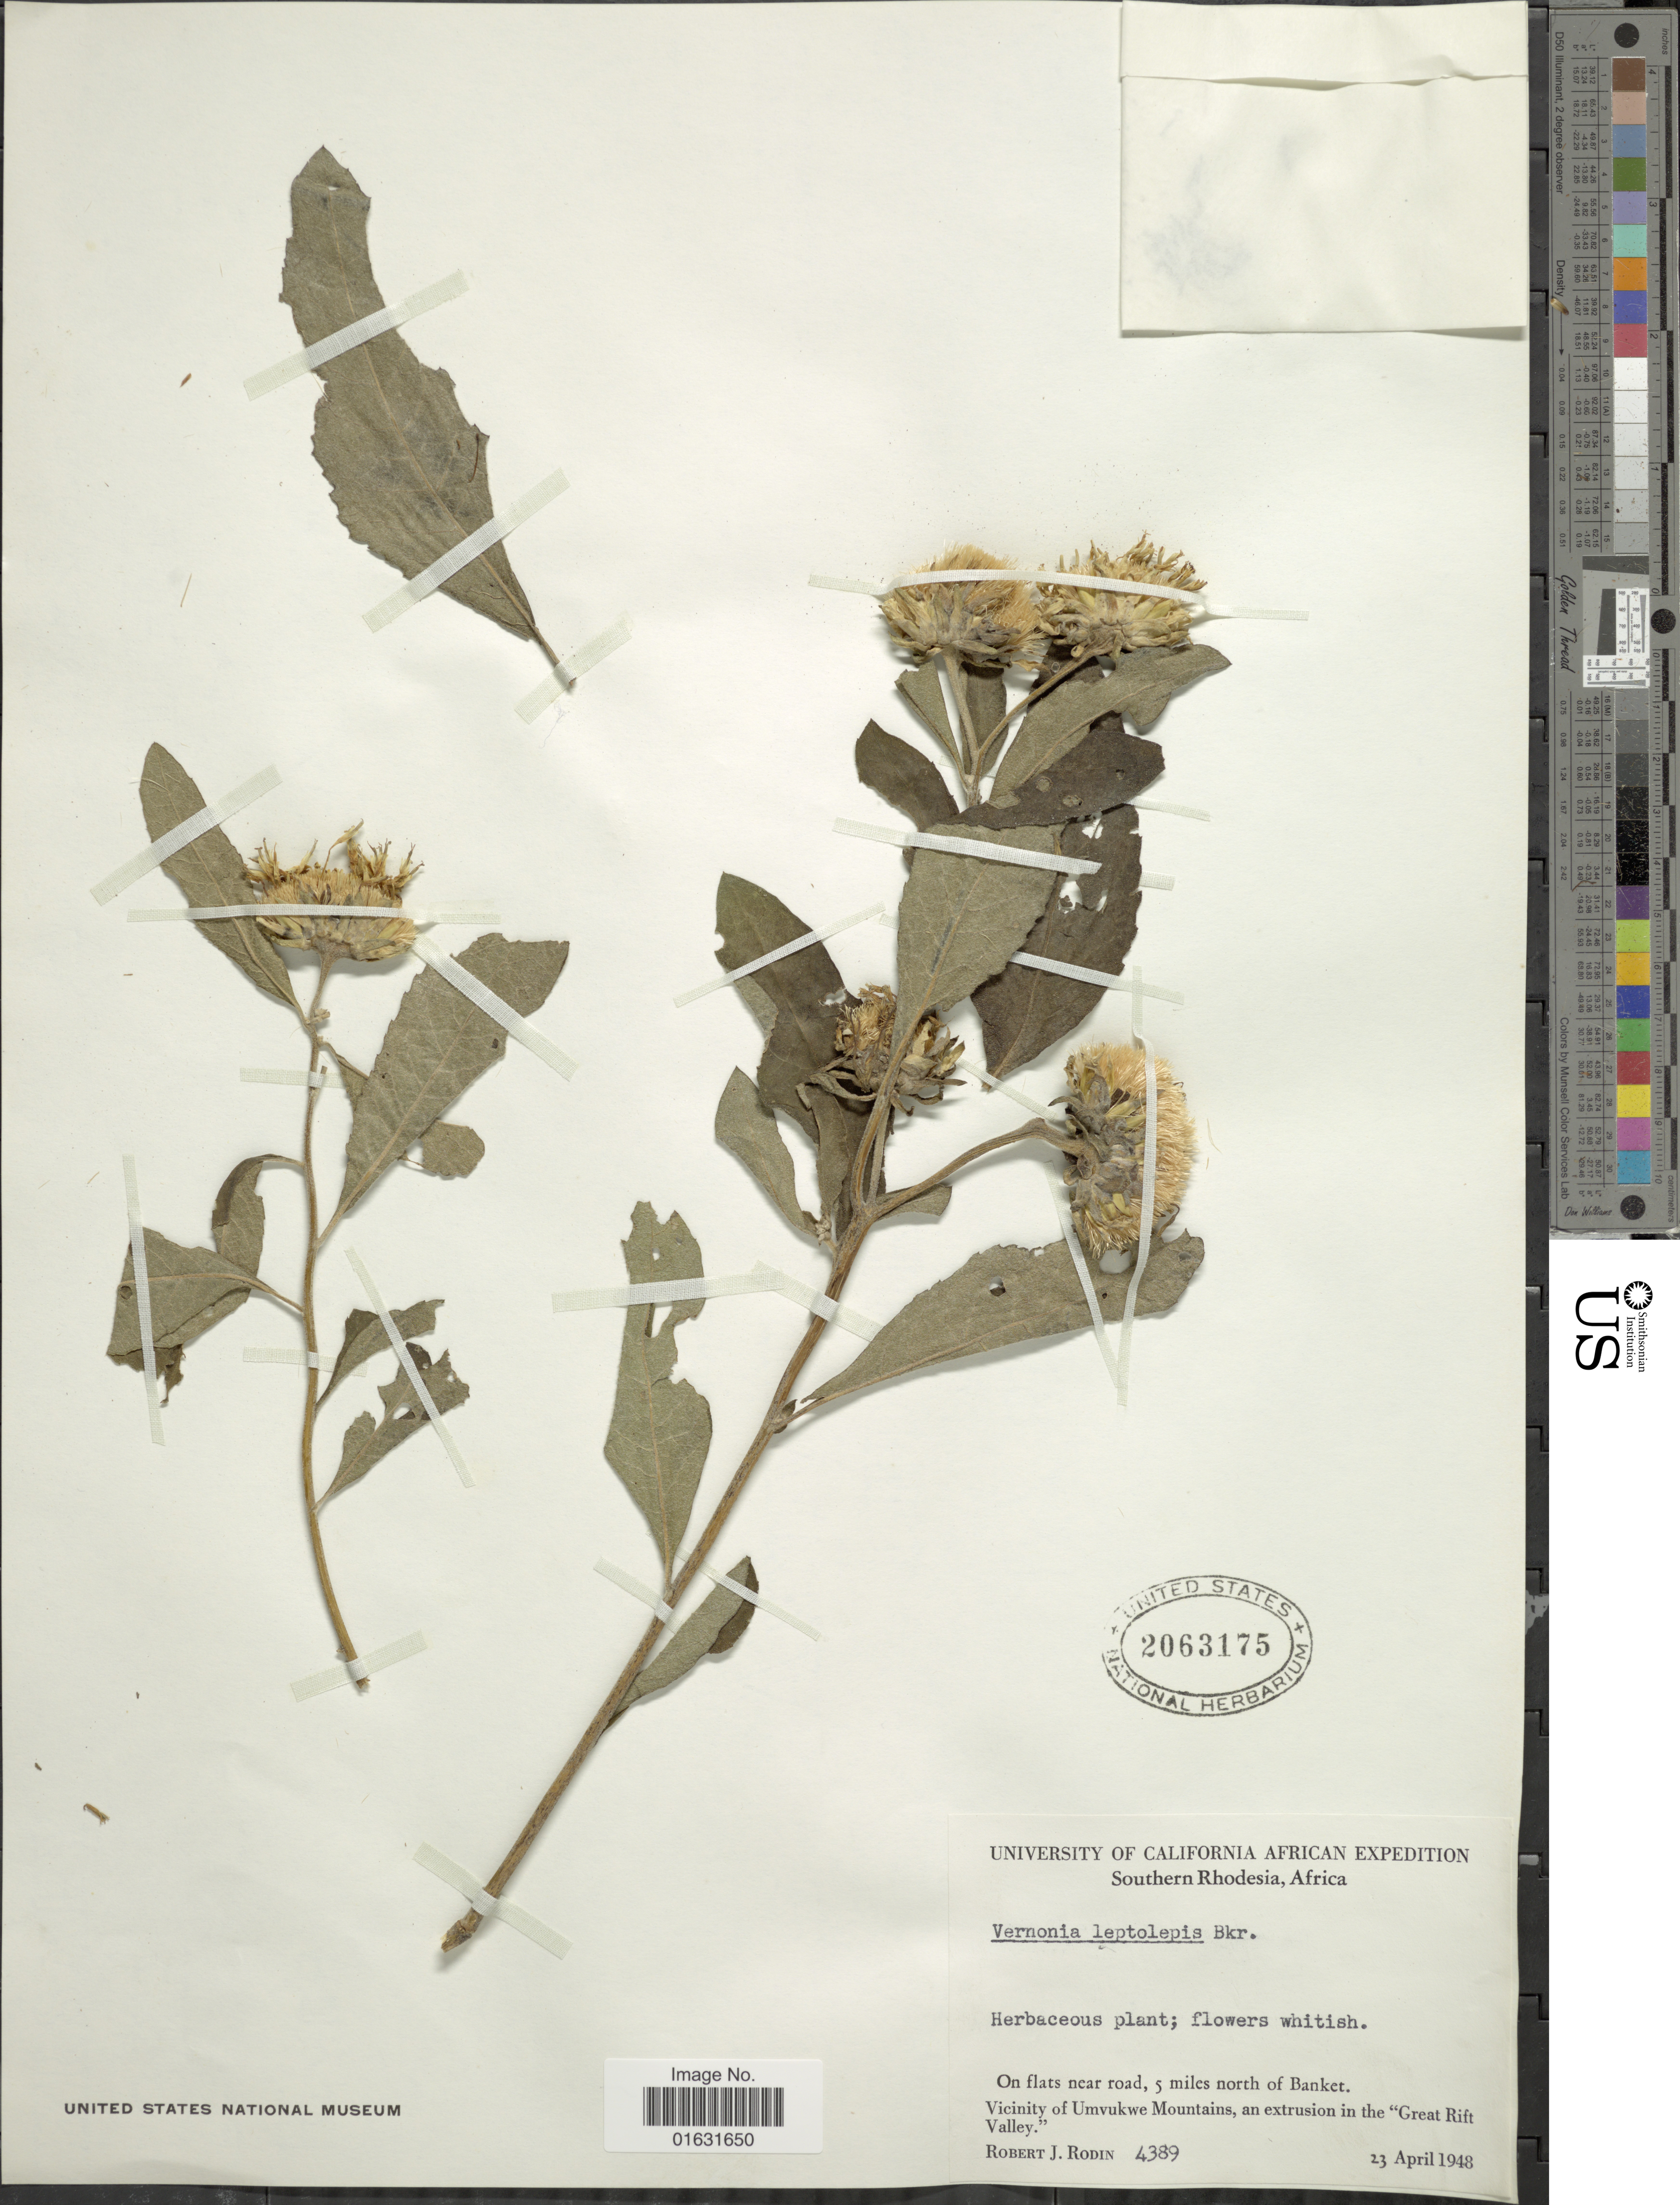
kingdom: Plantae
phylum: Tracheophyta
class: Magnoliopsida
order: Asterales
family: Asteraceae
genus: Baccharoides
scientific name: Baccharoides adoensis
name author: (Sch. Bip. ex Walp.) H. Rob.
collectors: R. J. Rodin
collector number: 4389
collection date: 1948-04-23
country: Zimbabwe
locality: Southern Rhodesia, On flats near road, 5 miles north of Banket, Vicinity of Umvukwe Mountains, an extrusion in the "Great Rift Valley"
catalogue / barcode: US 2063175